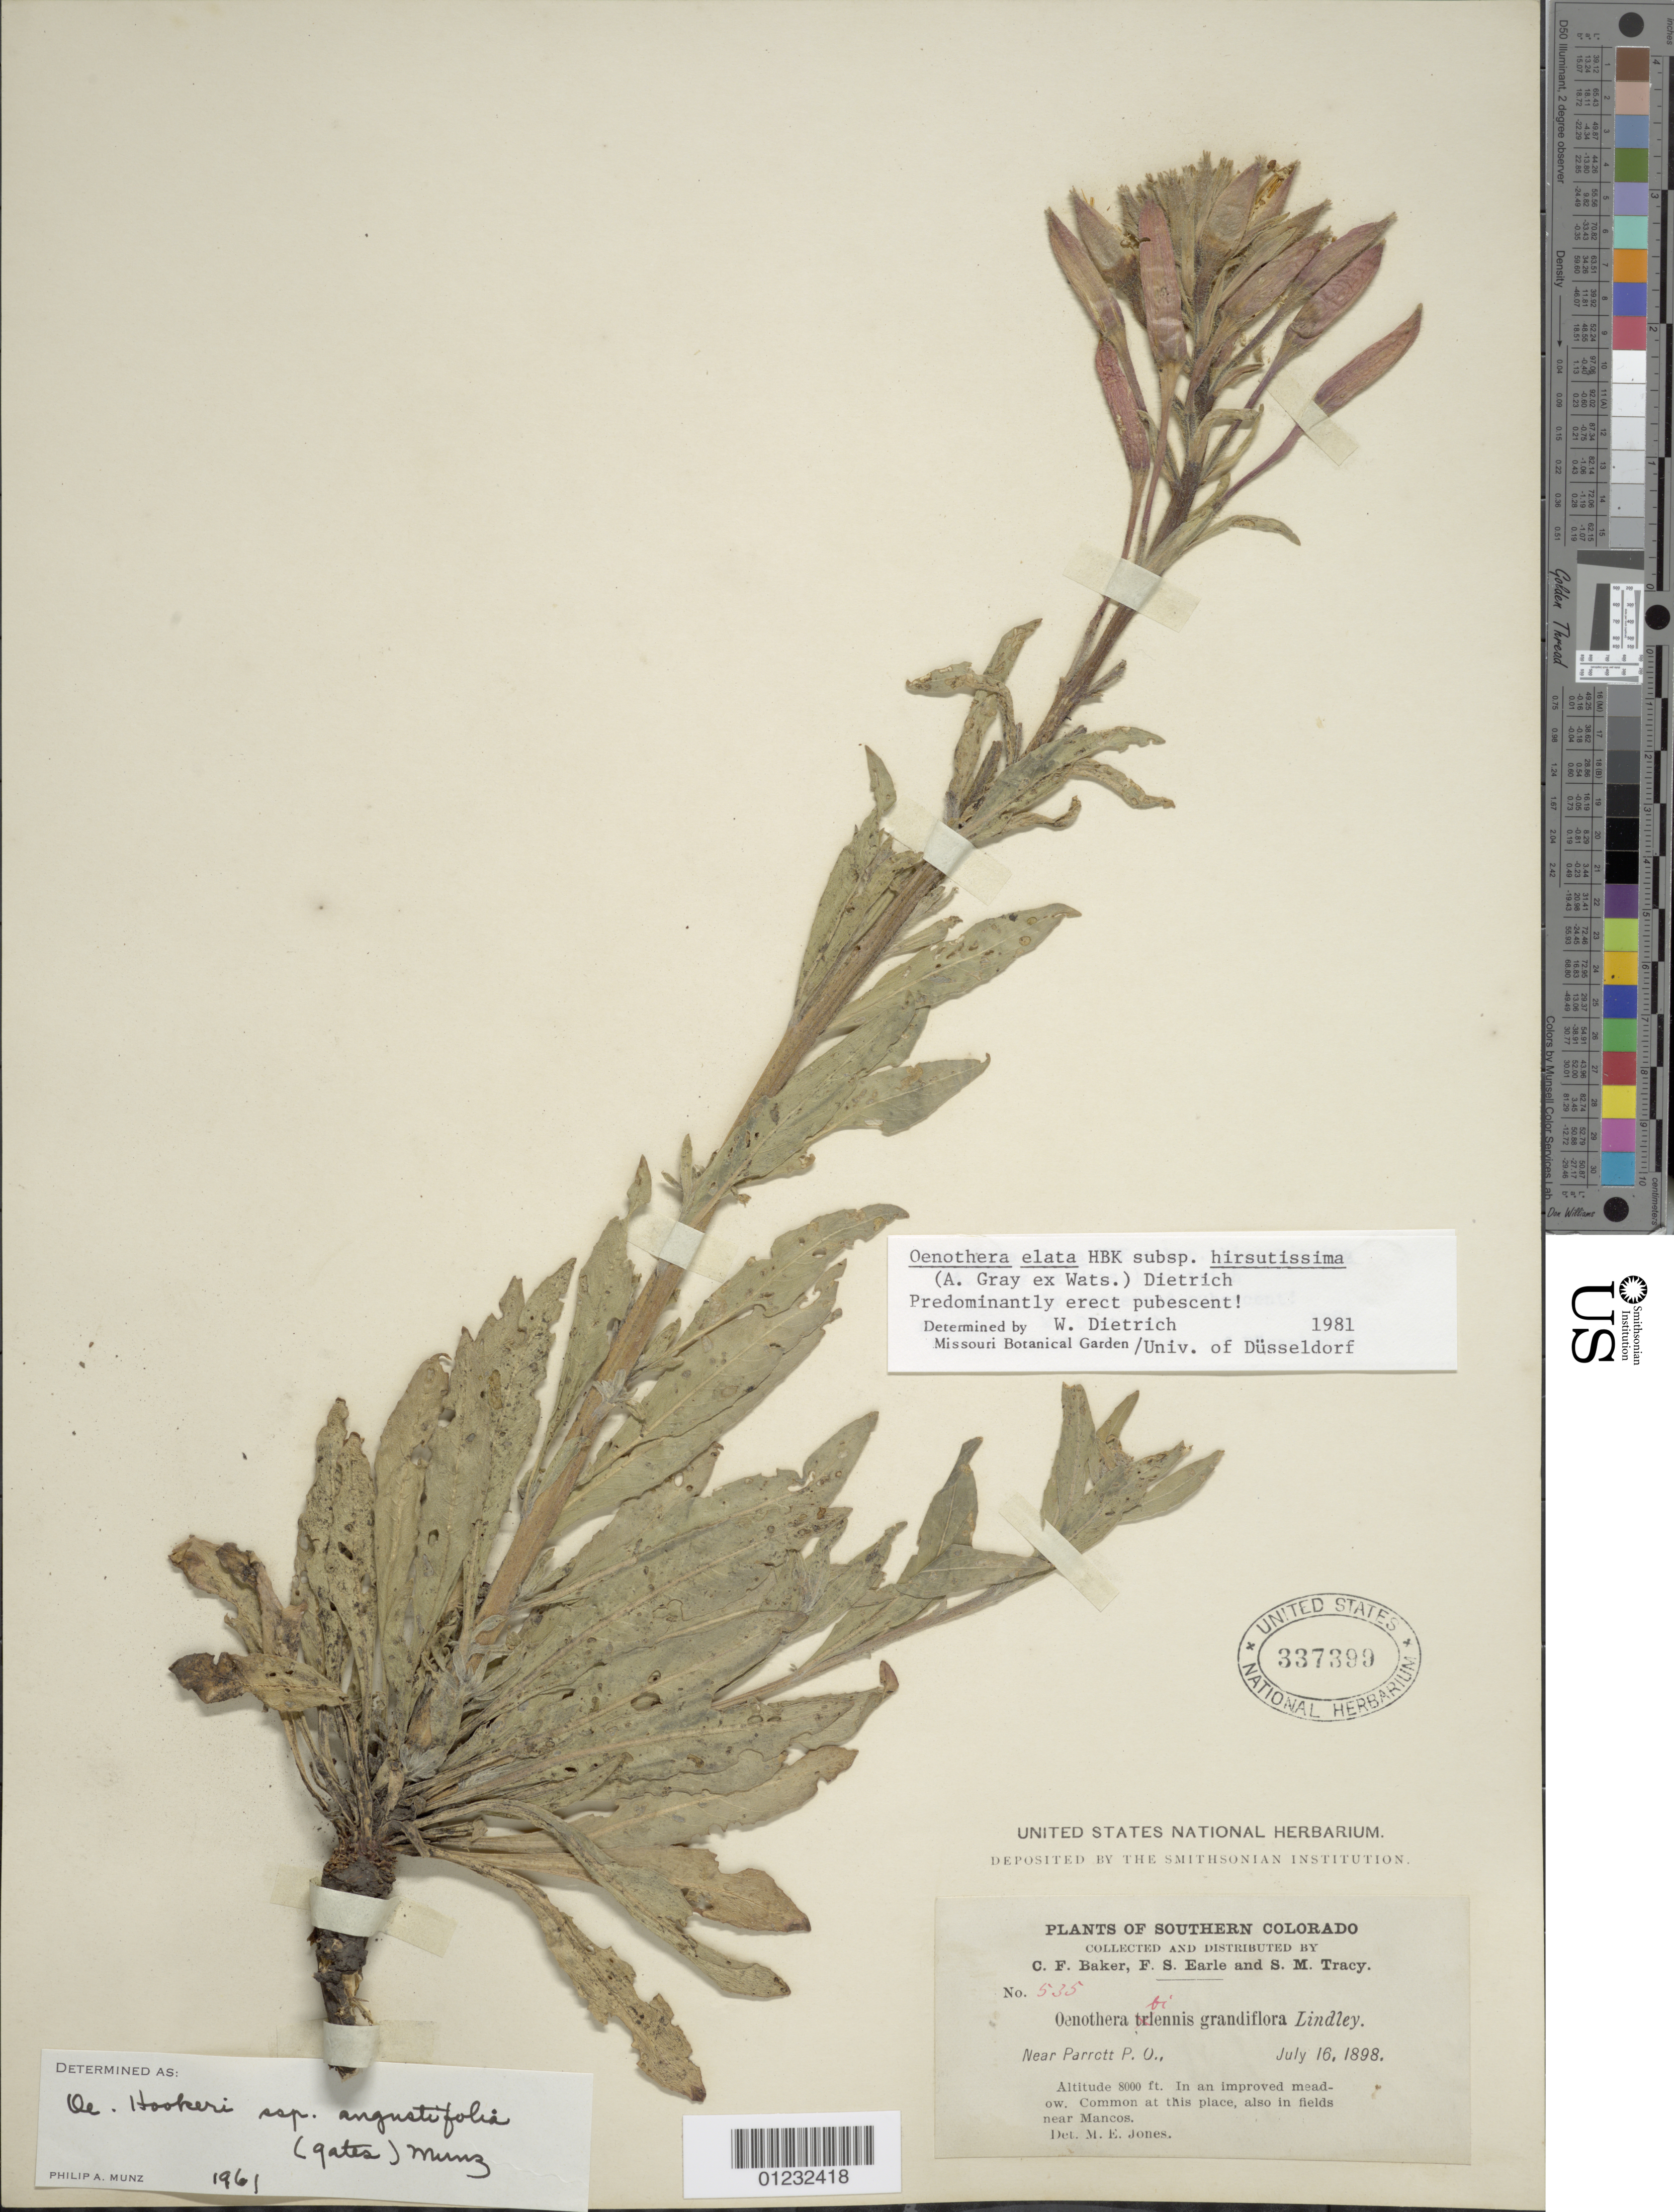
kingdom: Plantae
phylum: Tracheophyta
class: Magnoliopsida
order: Myrtales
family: Onagraceae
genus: Oenothera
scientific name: Oenothera elata subsp. hirsutissima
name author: (A. Gray ex S. Watson) W. Dietr.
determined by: Dietrich, W.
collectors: C. F. Baker, F. Tracy & S. M. Tracy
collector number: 535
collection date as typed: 16 Jul 1898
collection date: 1898-07-16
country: United States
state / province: Colorado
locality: Near Parrott P.O., Mancos.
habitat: Meadow and fields.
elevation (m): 1524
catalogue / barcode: US 337399